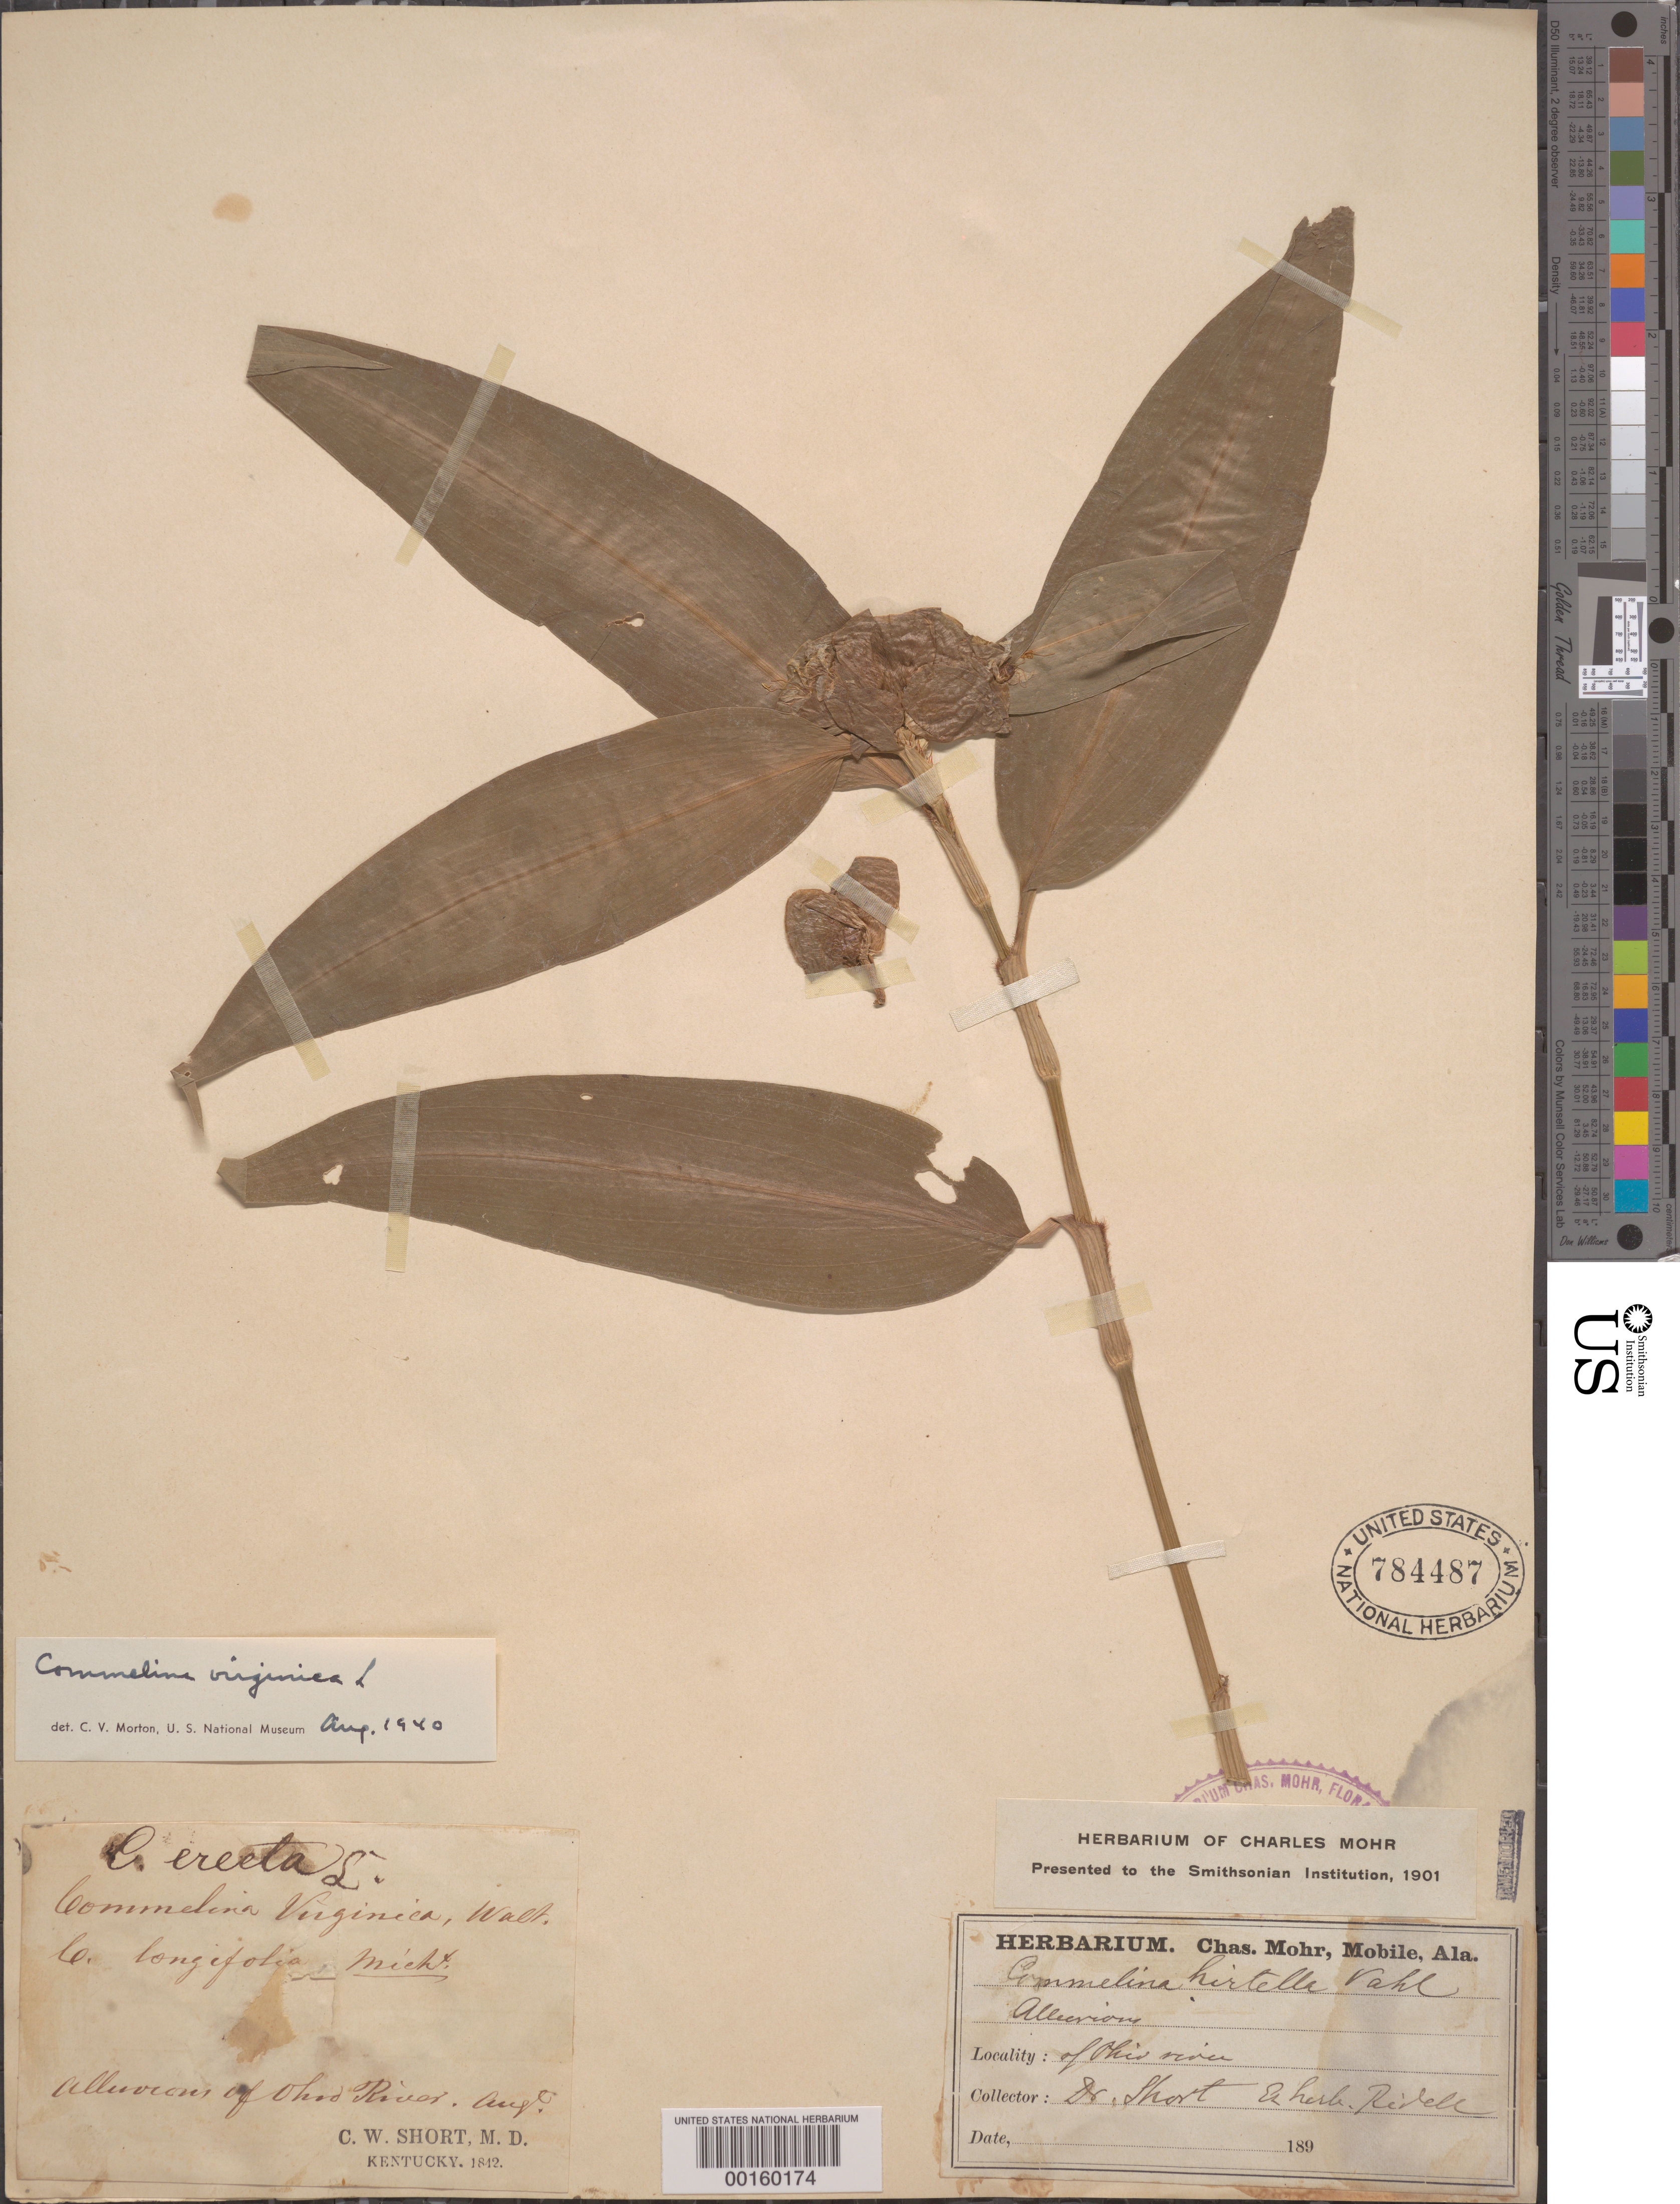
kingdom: Plantae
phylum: Tracheophyta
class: Liliopsida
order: Commelinales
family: Commelinaceae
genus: Commelina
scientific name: Commelina virginica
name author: L.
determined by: Morton, C. V.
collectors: C. W. Short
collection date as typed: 1842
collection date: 1842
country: United States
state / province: Kentucky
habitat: Alluvial area near ottio river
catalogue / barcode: US 784487